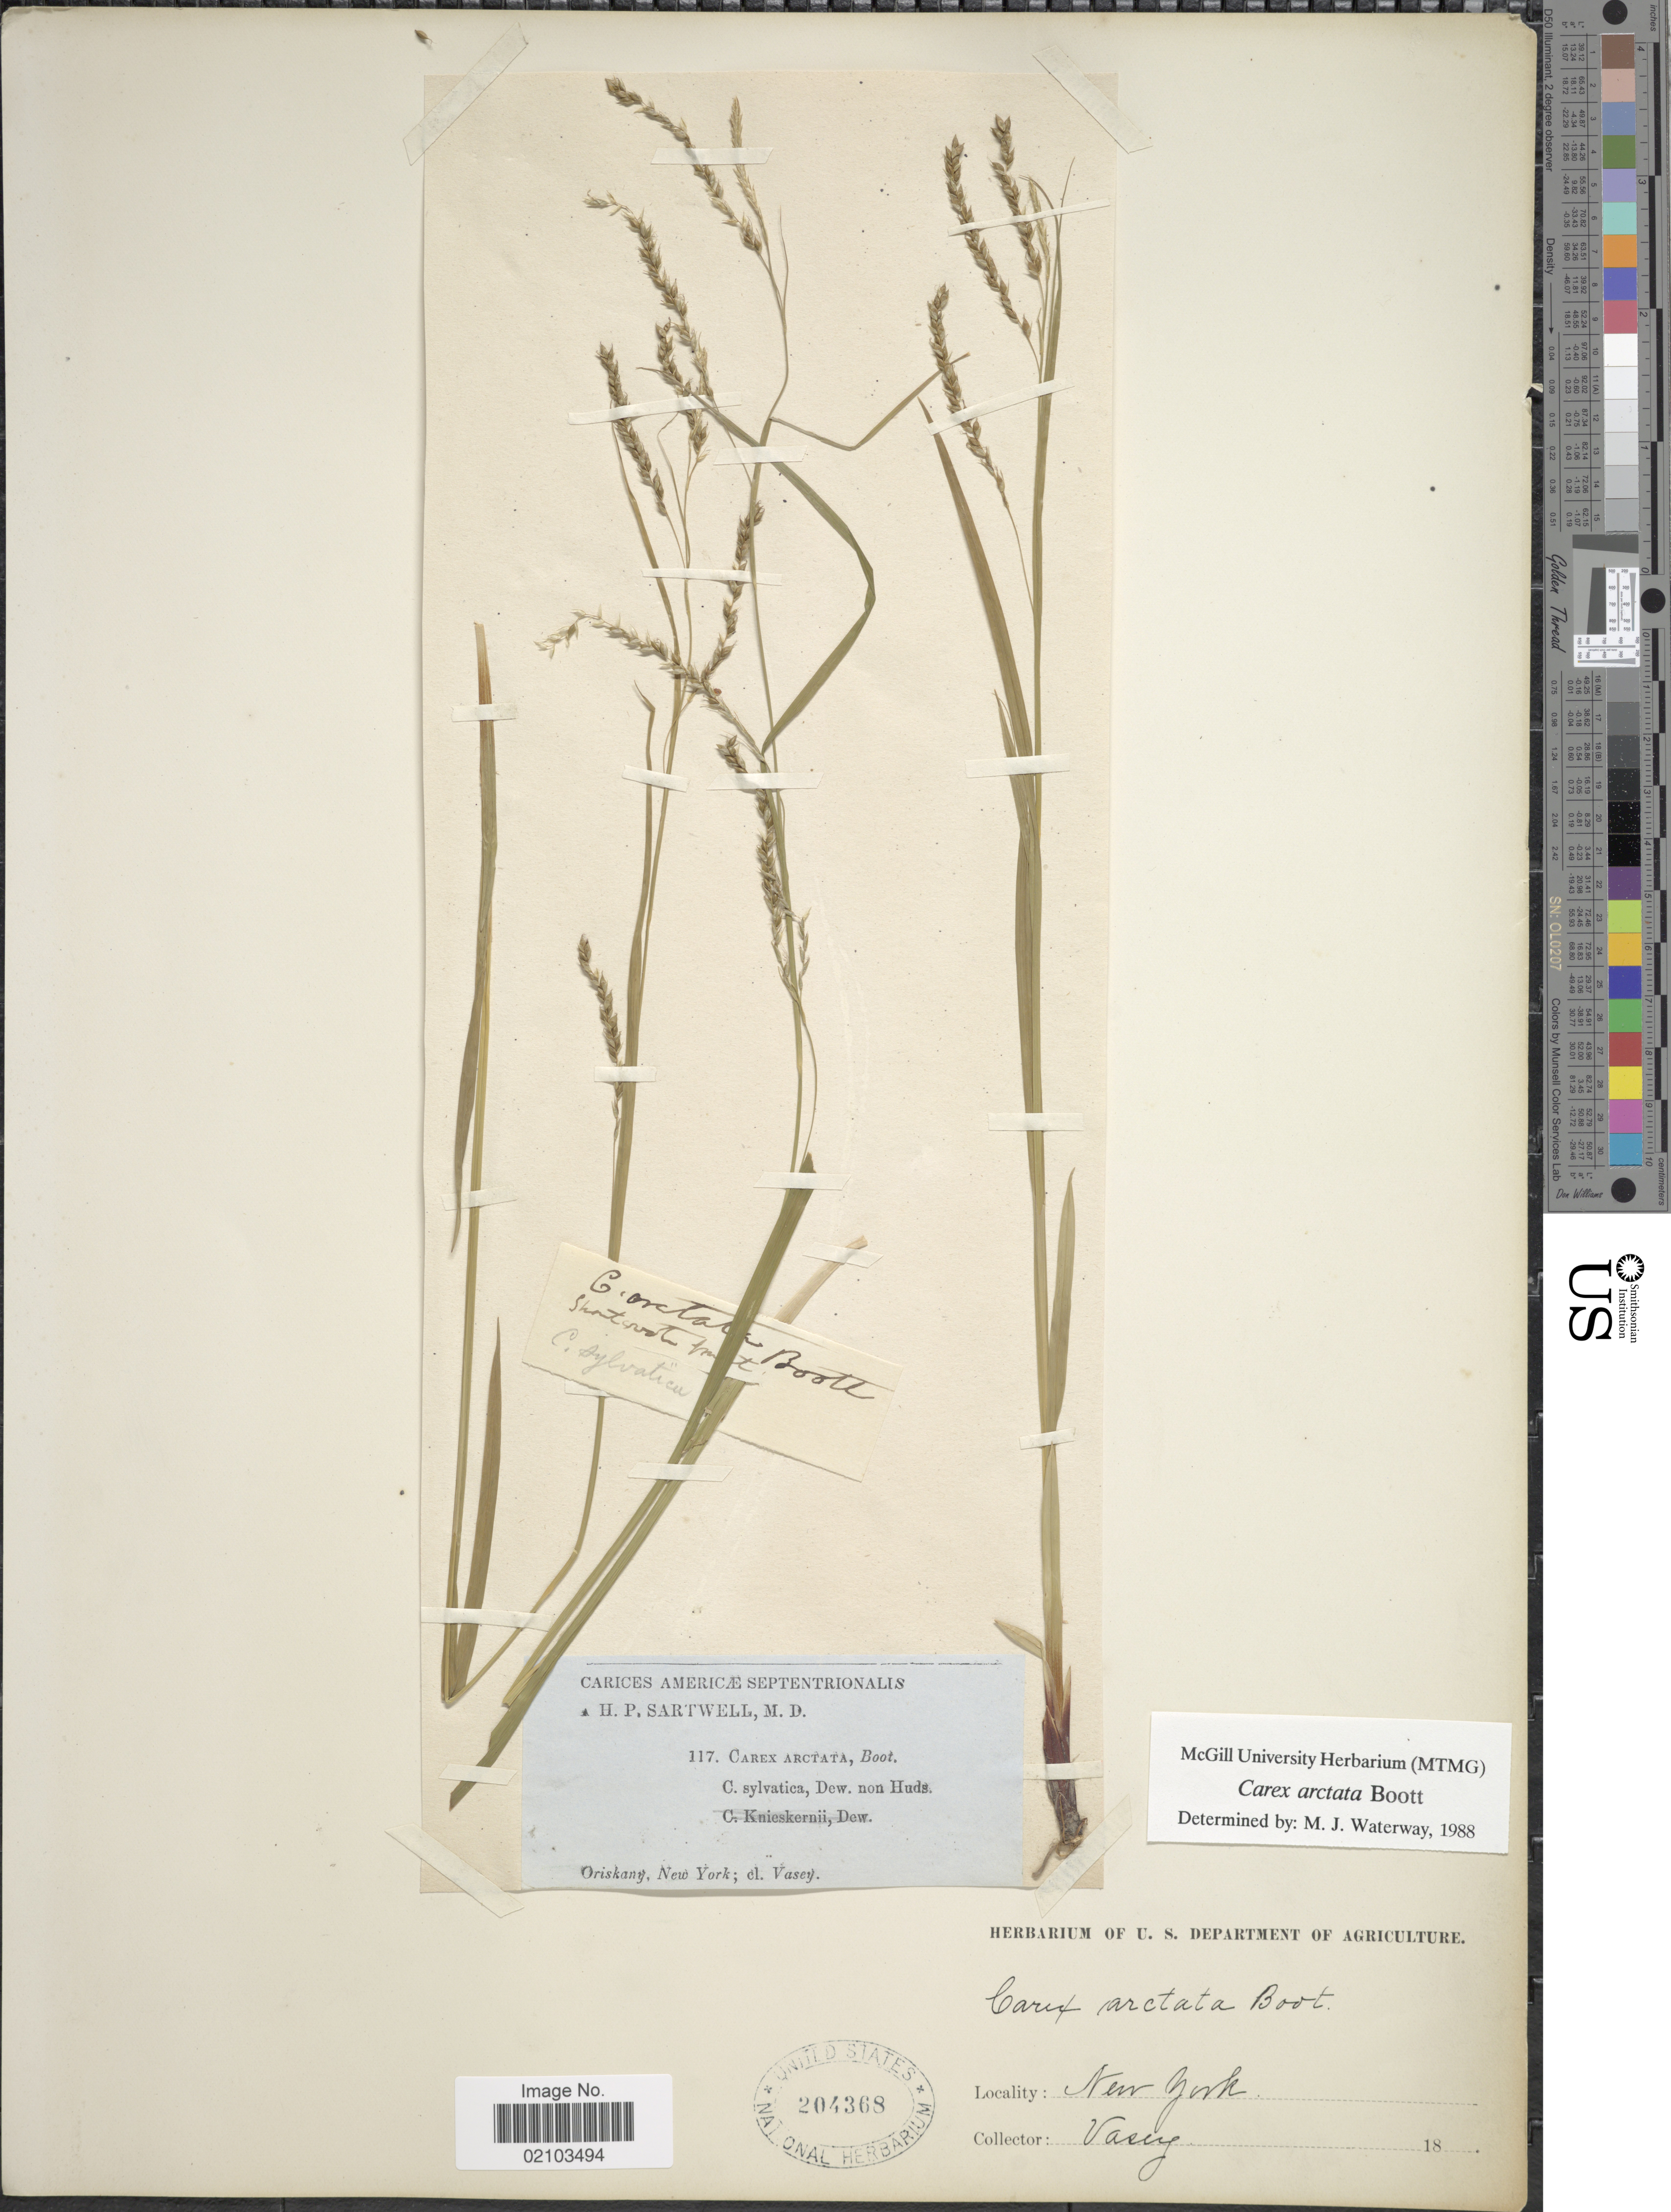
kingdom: Plantae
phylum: Tracheophyta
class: Liliopsida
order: Poales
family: Cyperaceae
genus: Carex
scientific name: Carex arctata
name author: Boott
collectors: Vasey, --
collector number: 117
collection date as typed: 18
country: United States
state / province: New York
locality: Oriskany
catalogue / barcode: US 204368